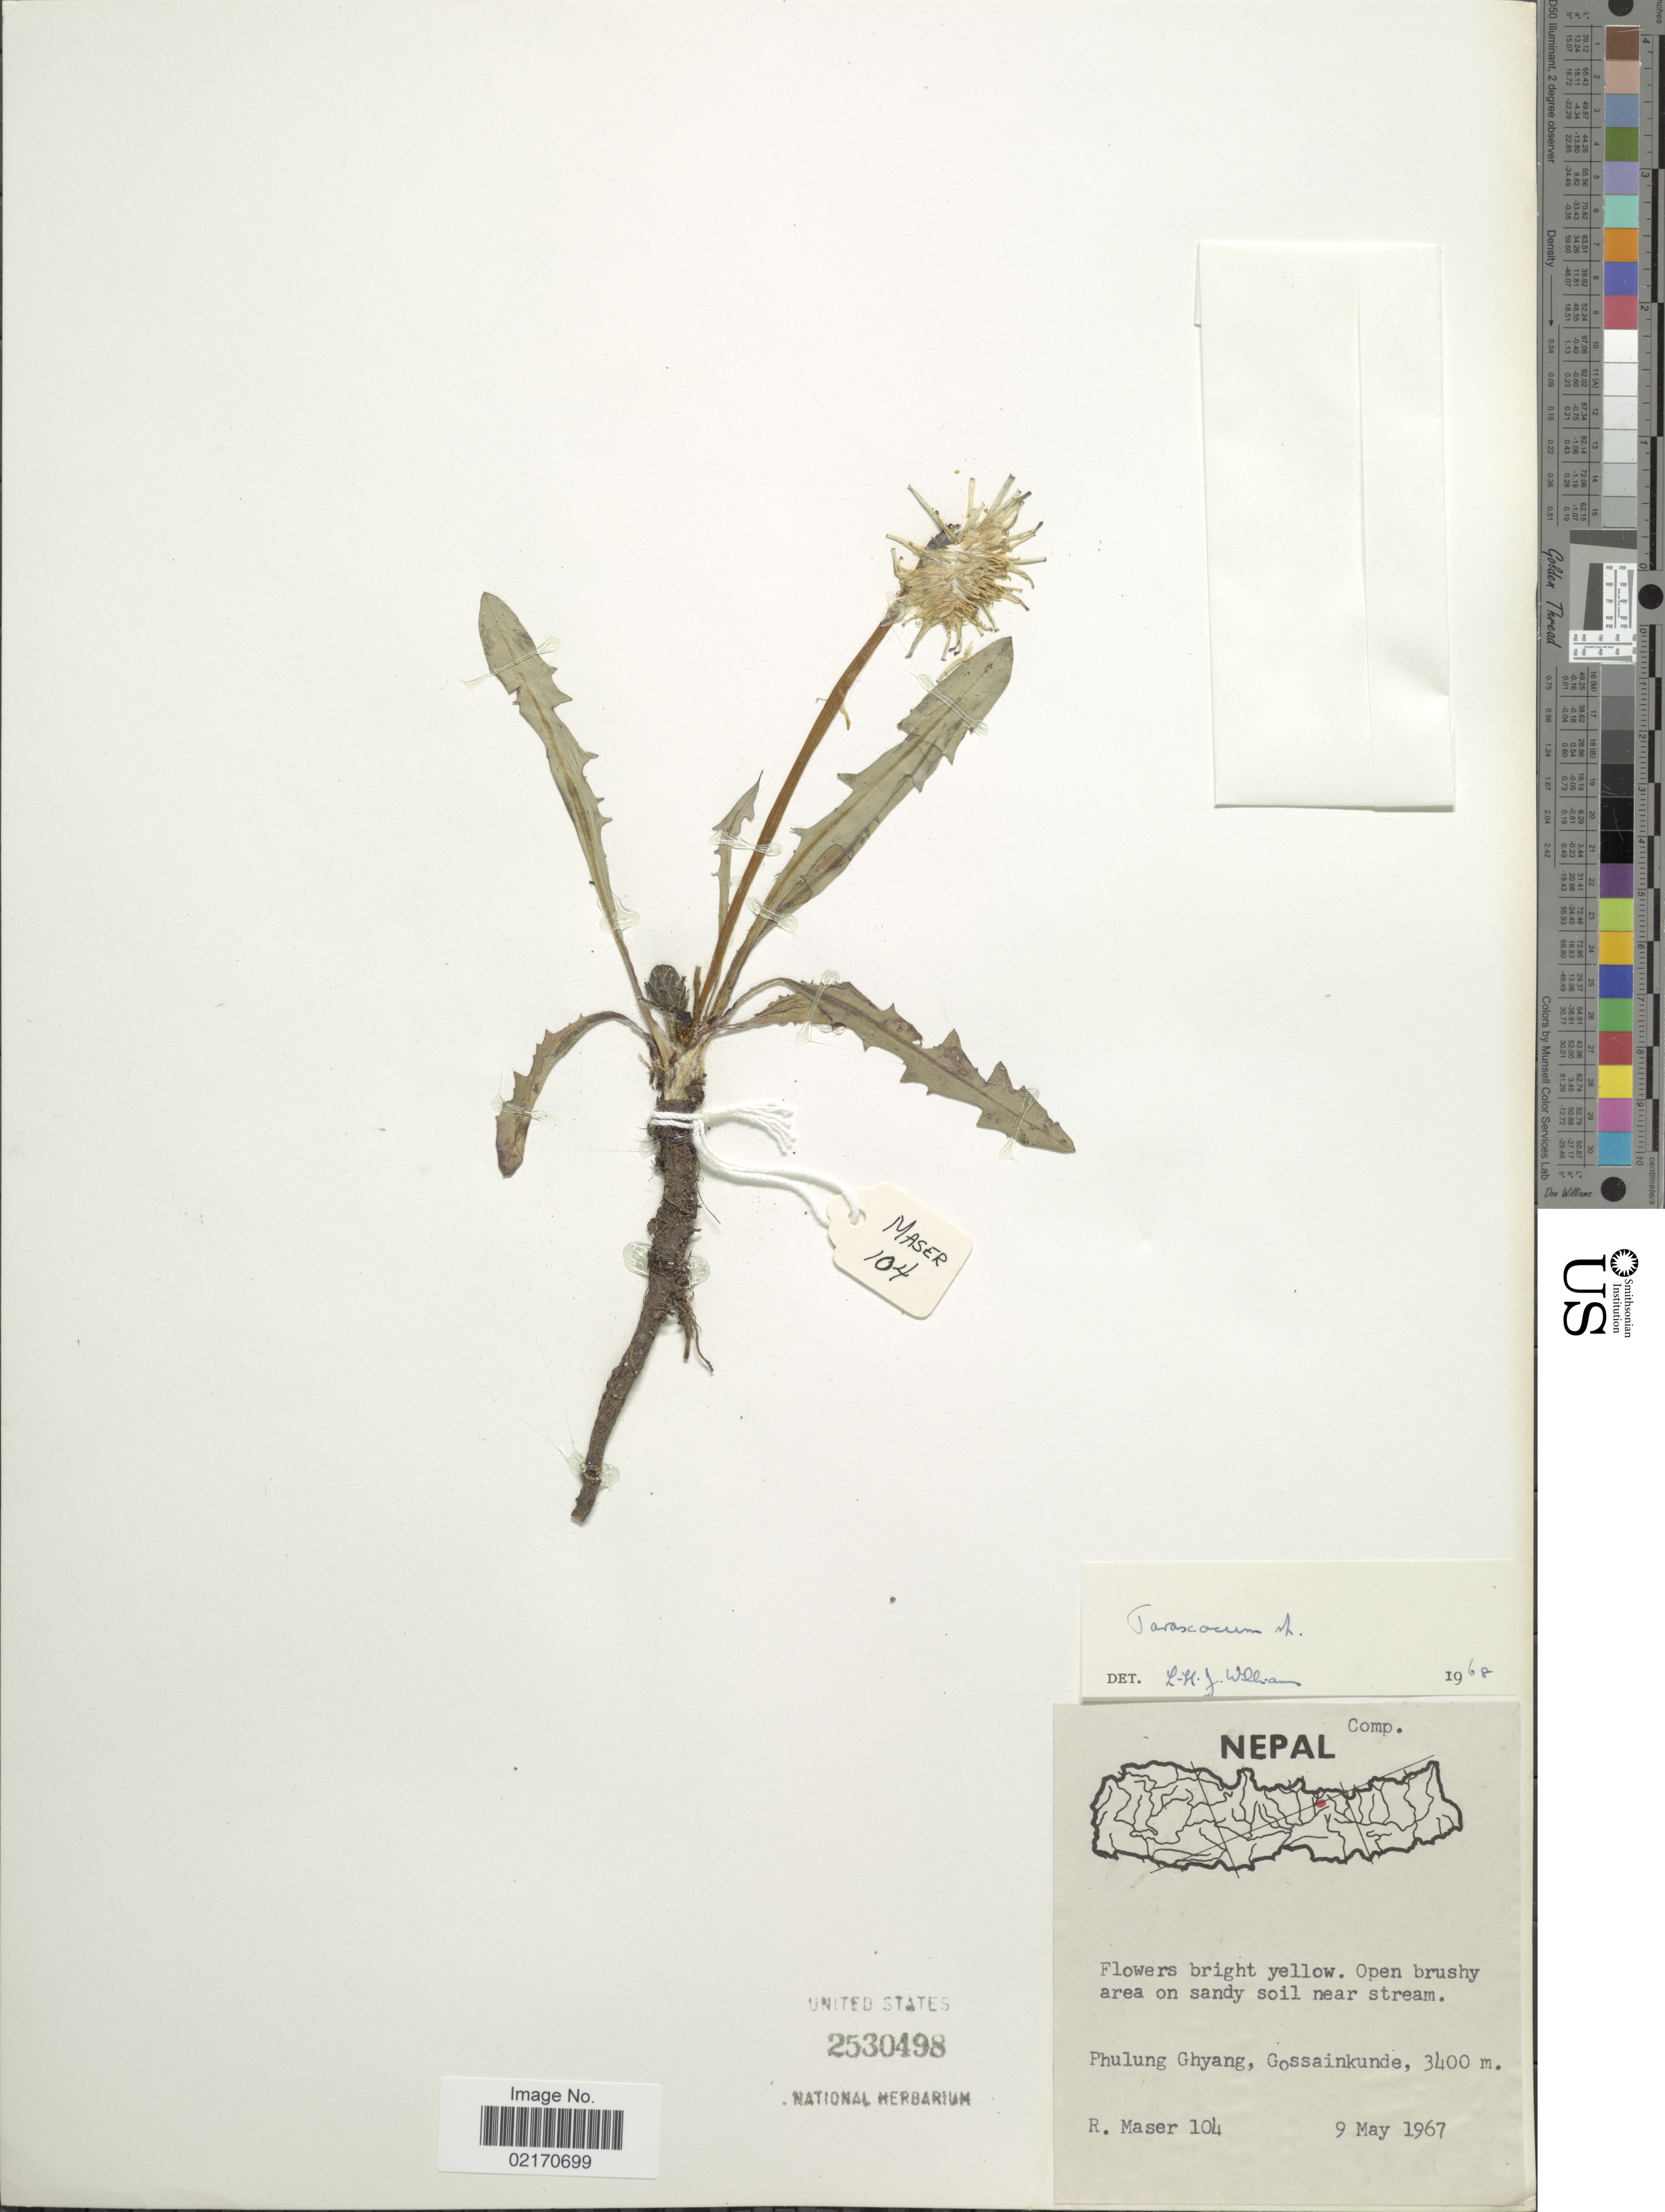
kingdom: Plantae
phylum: Tracheophyta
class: Magnoliopsida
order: Asterales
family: Asteraceae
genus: Taraxacum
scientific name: Taraxacum sp.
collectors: R. Maser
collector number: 104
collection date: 1967-05-09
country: Nepal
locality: Near stream, Phulung Ghyang, Gossainkunde.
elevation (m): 3400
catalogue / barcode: US 2530498